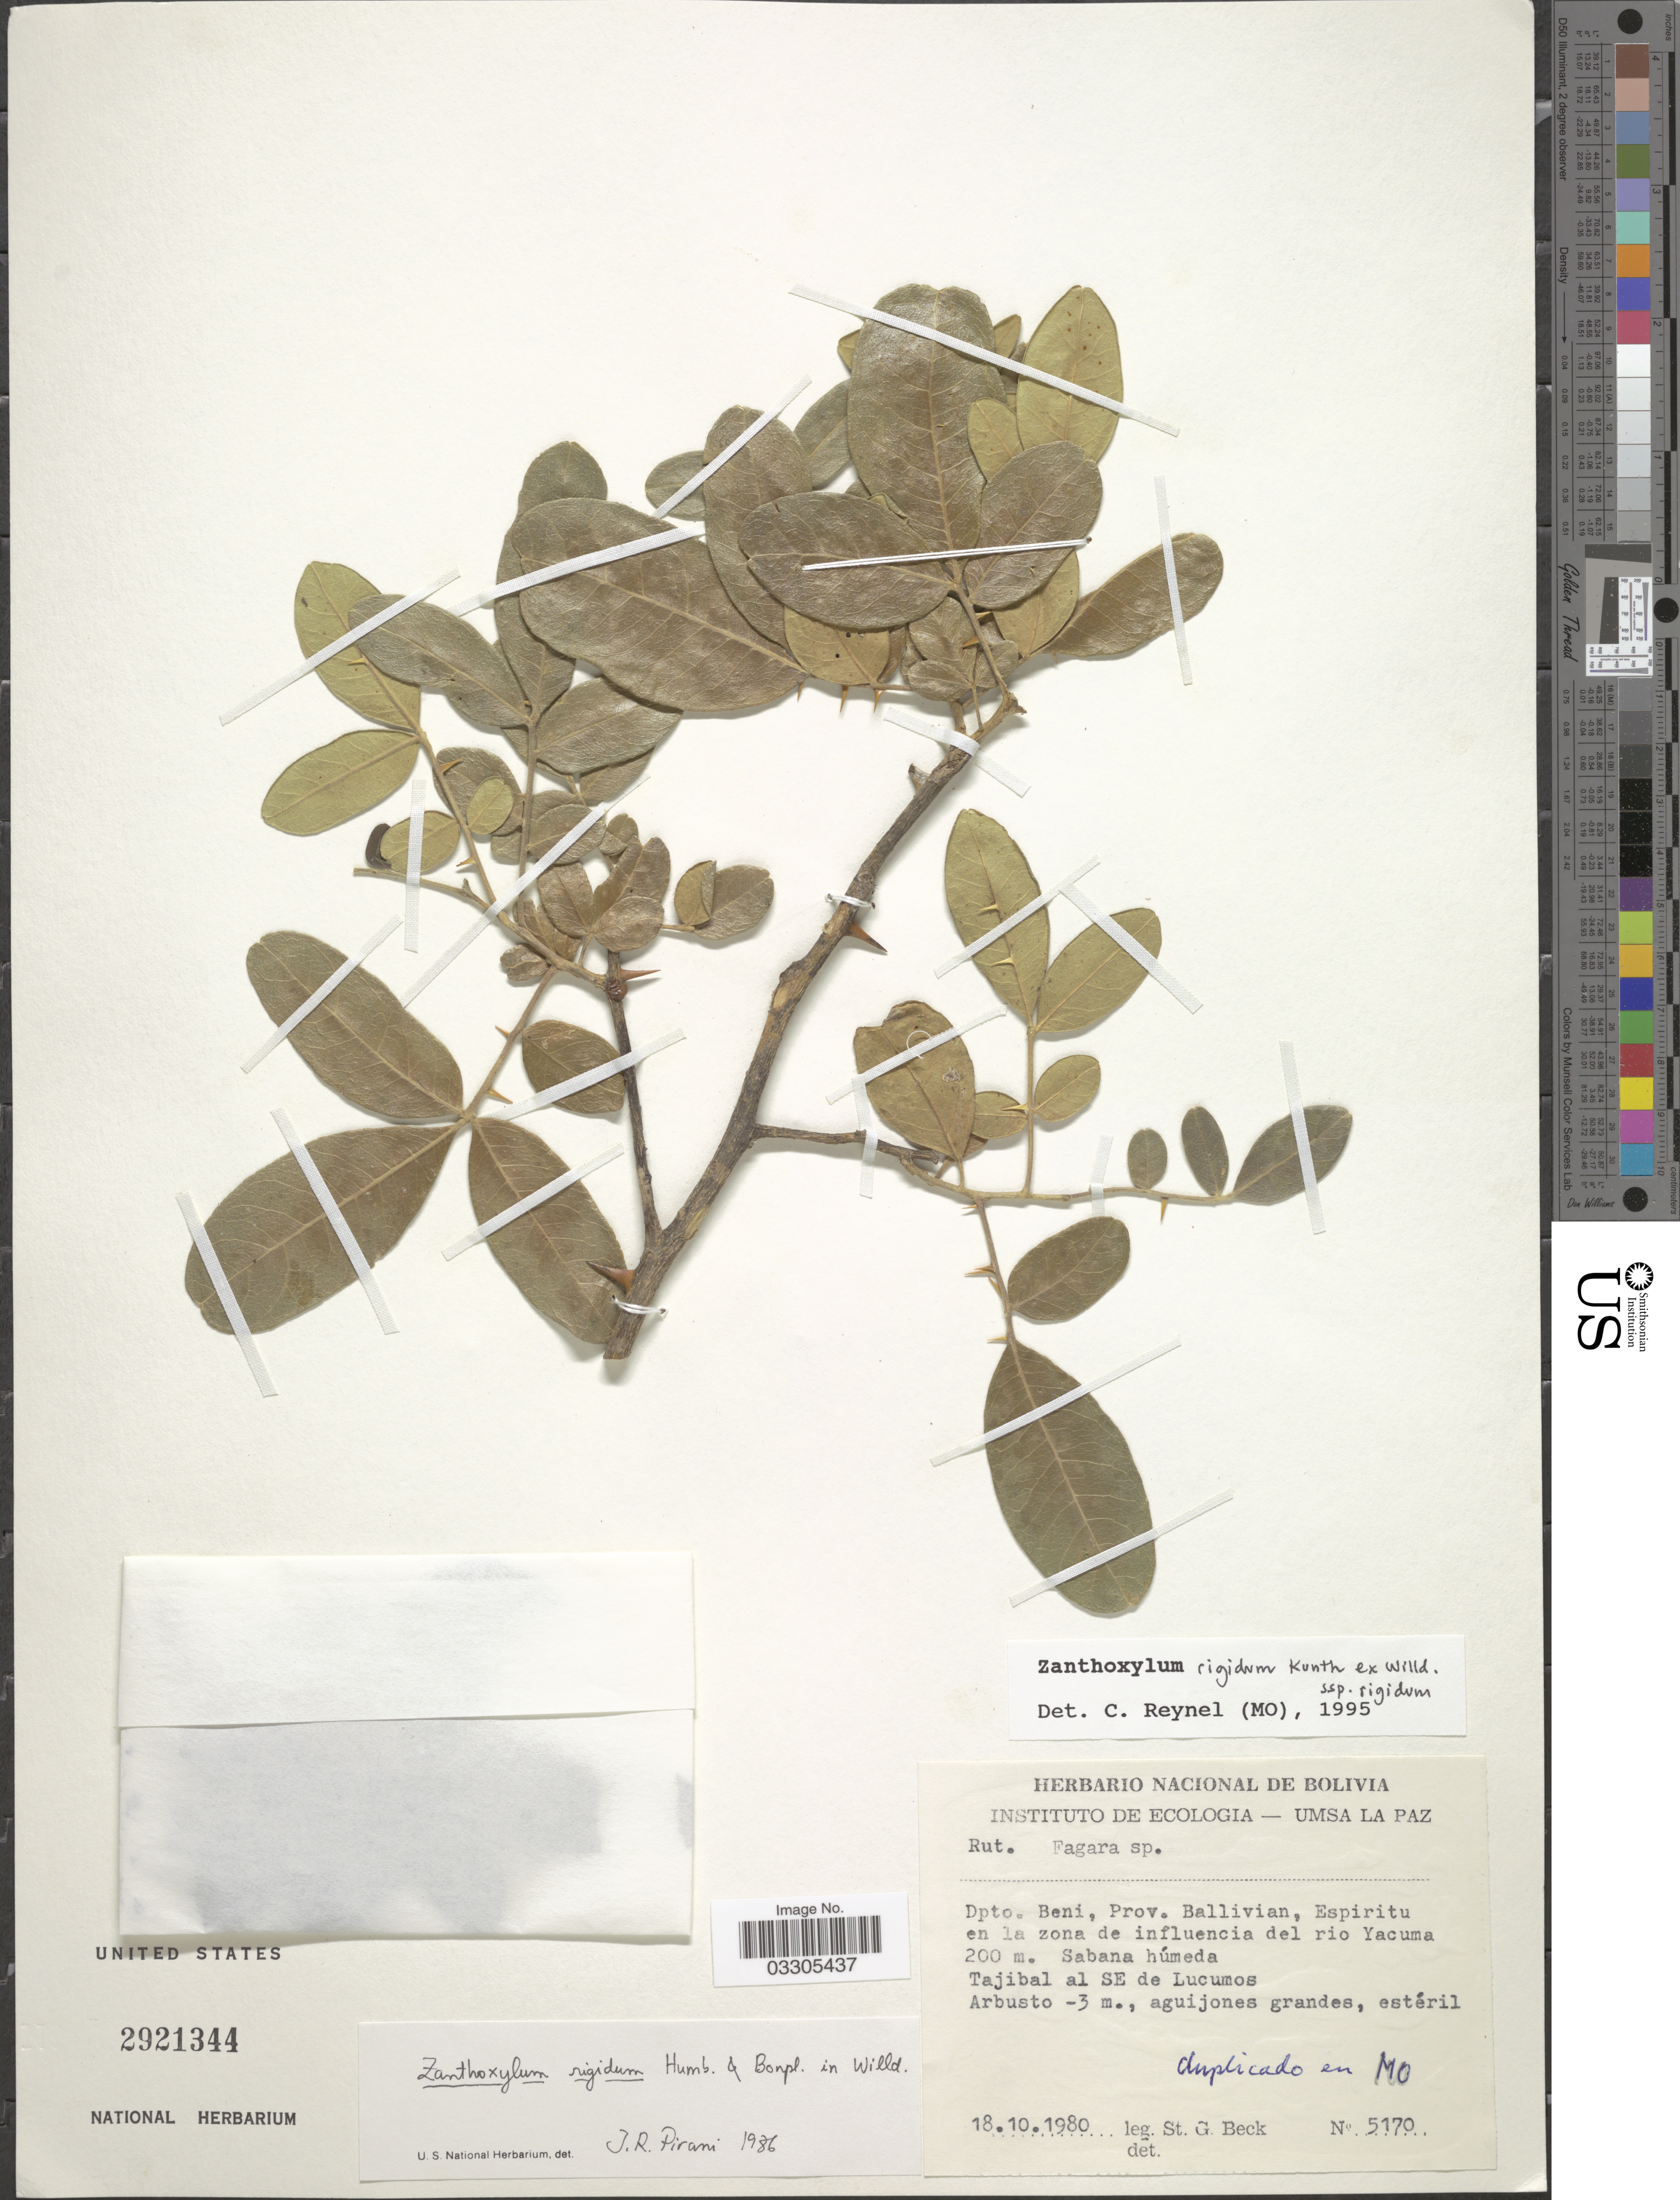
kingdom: Plantae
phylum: Tracheophyta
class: Magnoliopsida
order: Sapindales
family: Rutaceae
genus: Zanthoxylum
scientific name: Zanthoxylum rigidum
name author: Humb. & Bonpl. ex Willd.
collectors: S. G. Beck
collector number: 5170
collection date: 1980-10-18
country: Bolivia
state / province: Beni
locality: Dpto. Beni, Prov. Ballivan, Espiritu en la zona de influencia del rio Yacuma. Tajibal al SE de Lucumos.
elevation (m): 200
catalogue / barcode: US 2921344